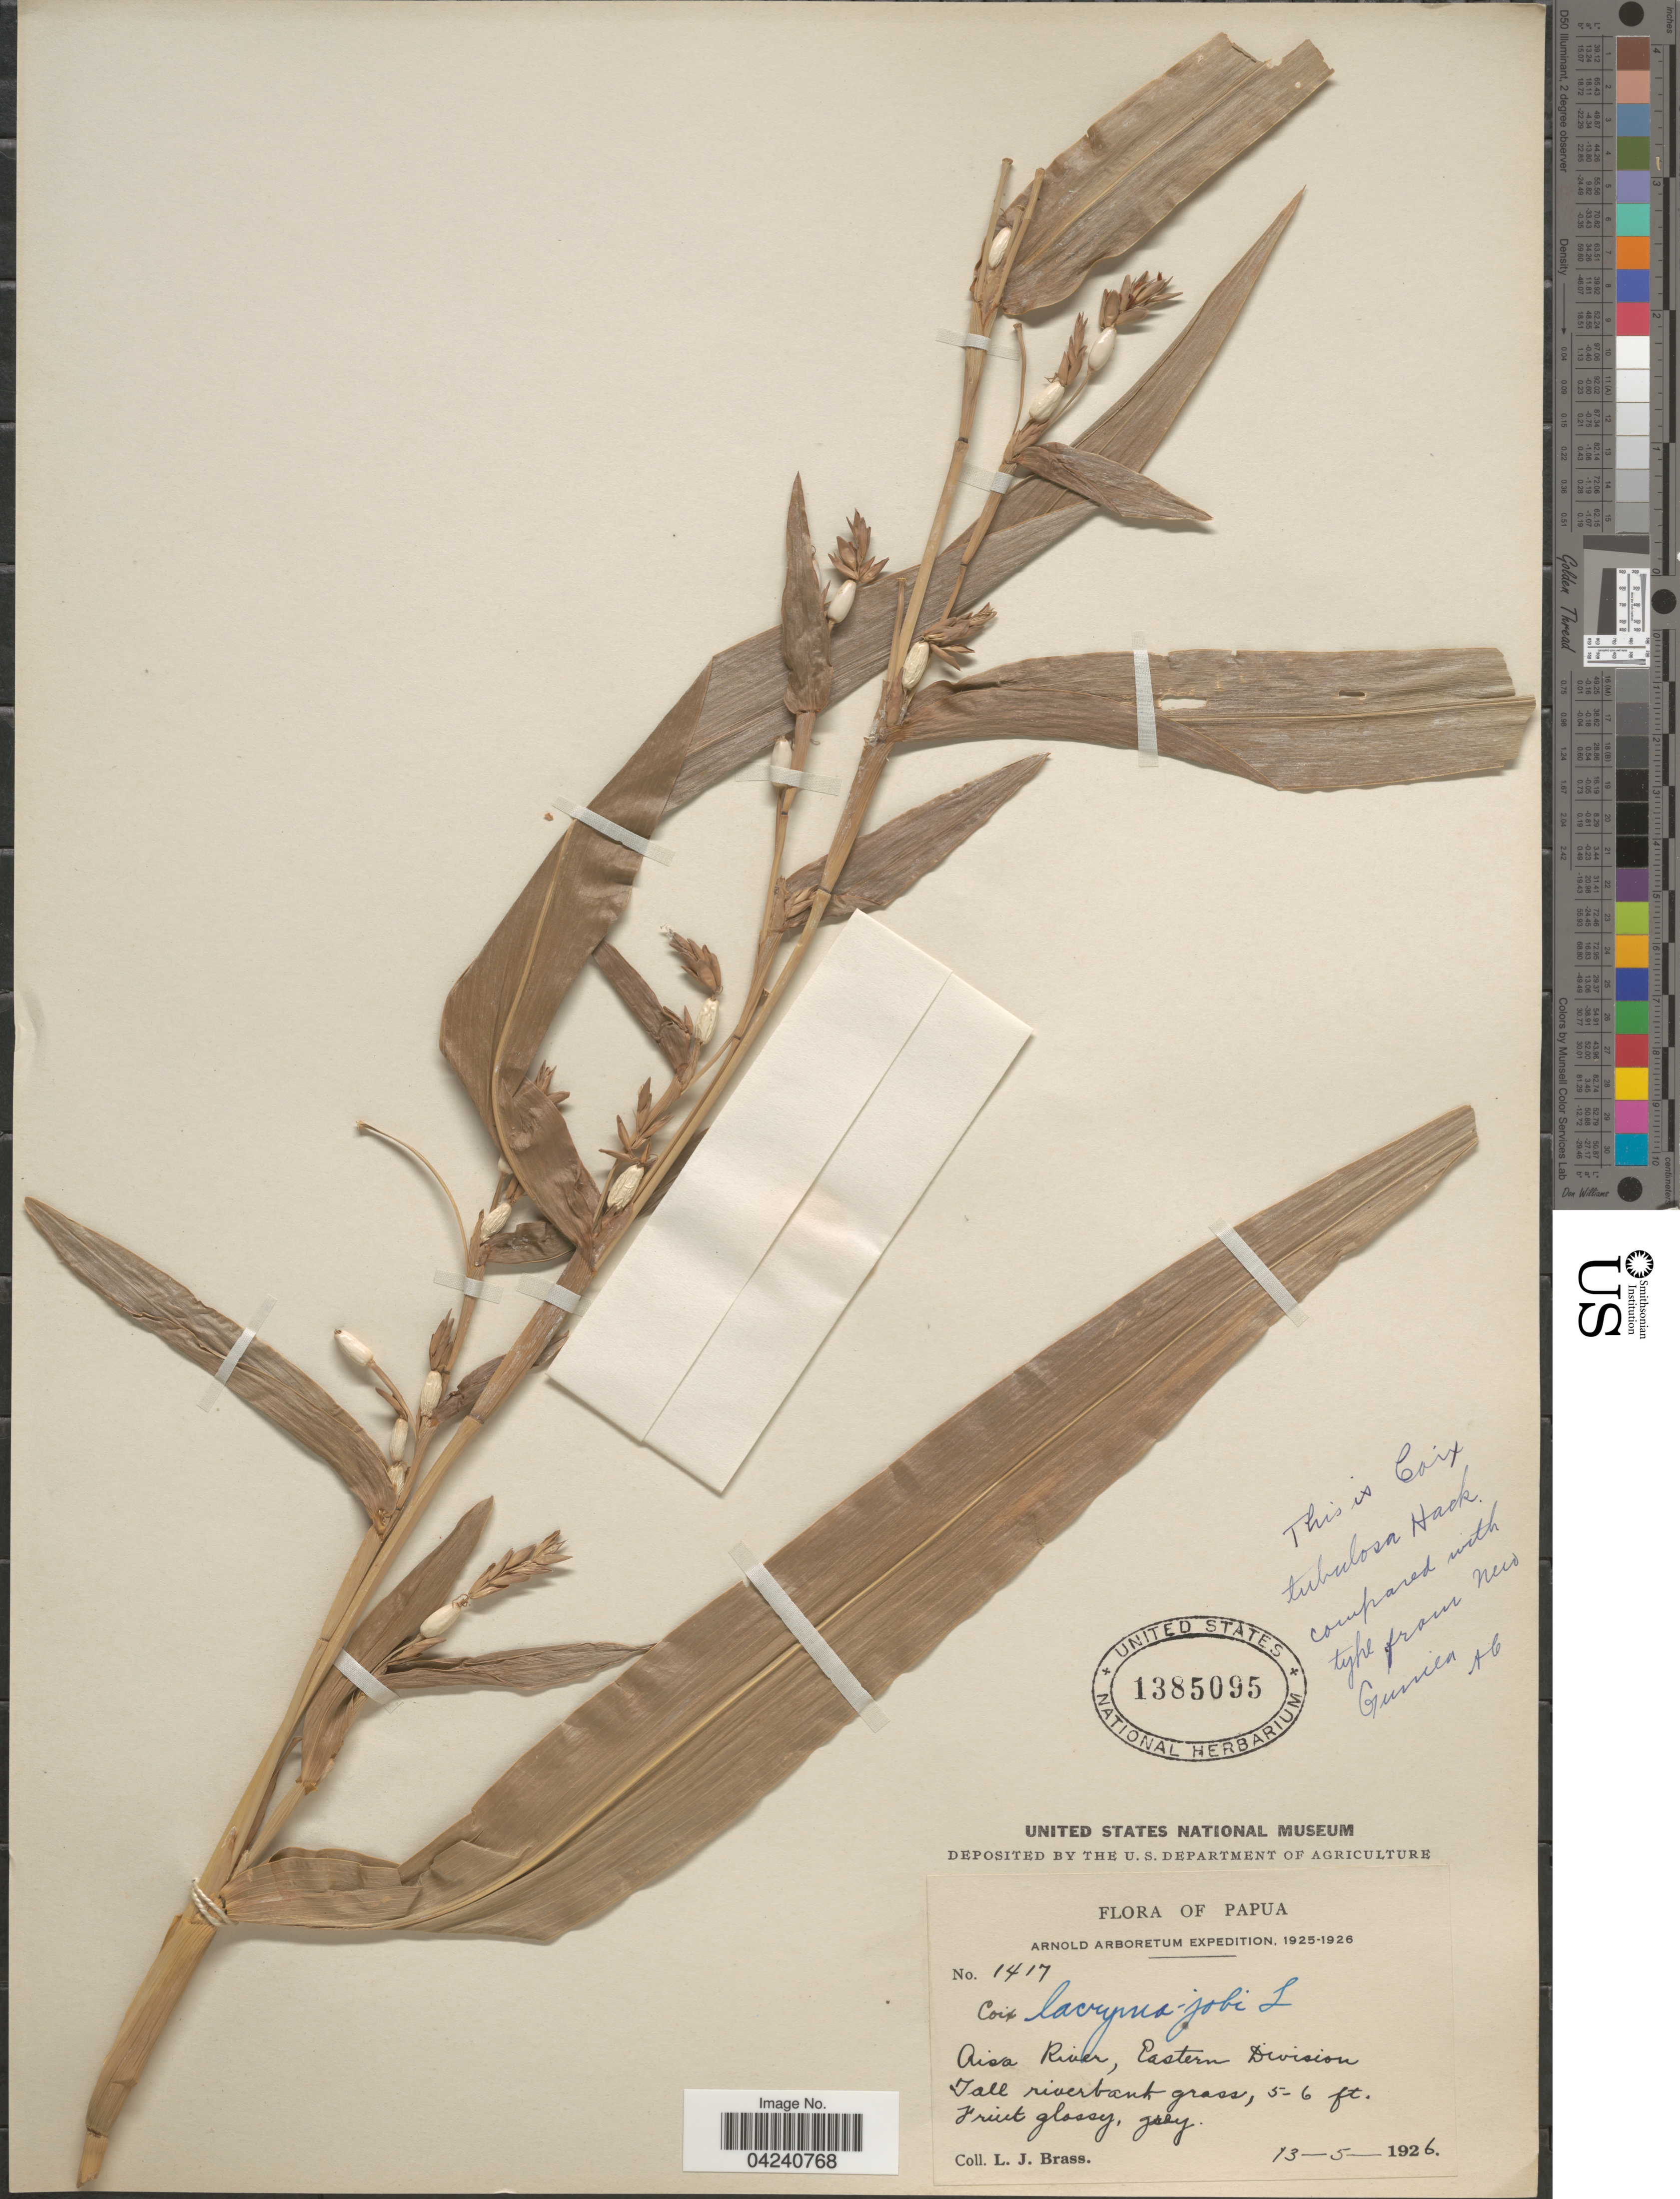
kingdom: Plantae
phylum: Tracheophyta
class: Liliopsida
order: Poales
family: Poaceae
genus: Coix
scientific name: Coix lacryma-jobi var. stenocarpa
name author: (Oliv.) Stapf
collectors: L. J. Brass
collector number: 1417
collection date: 1926-05-13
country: Papua New Guinea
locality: Papua. Arnold Arboretum Expedition, 1925-1926. Aisa River, Eastern Division.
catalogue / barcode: US 1385095